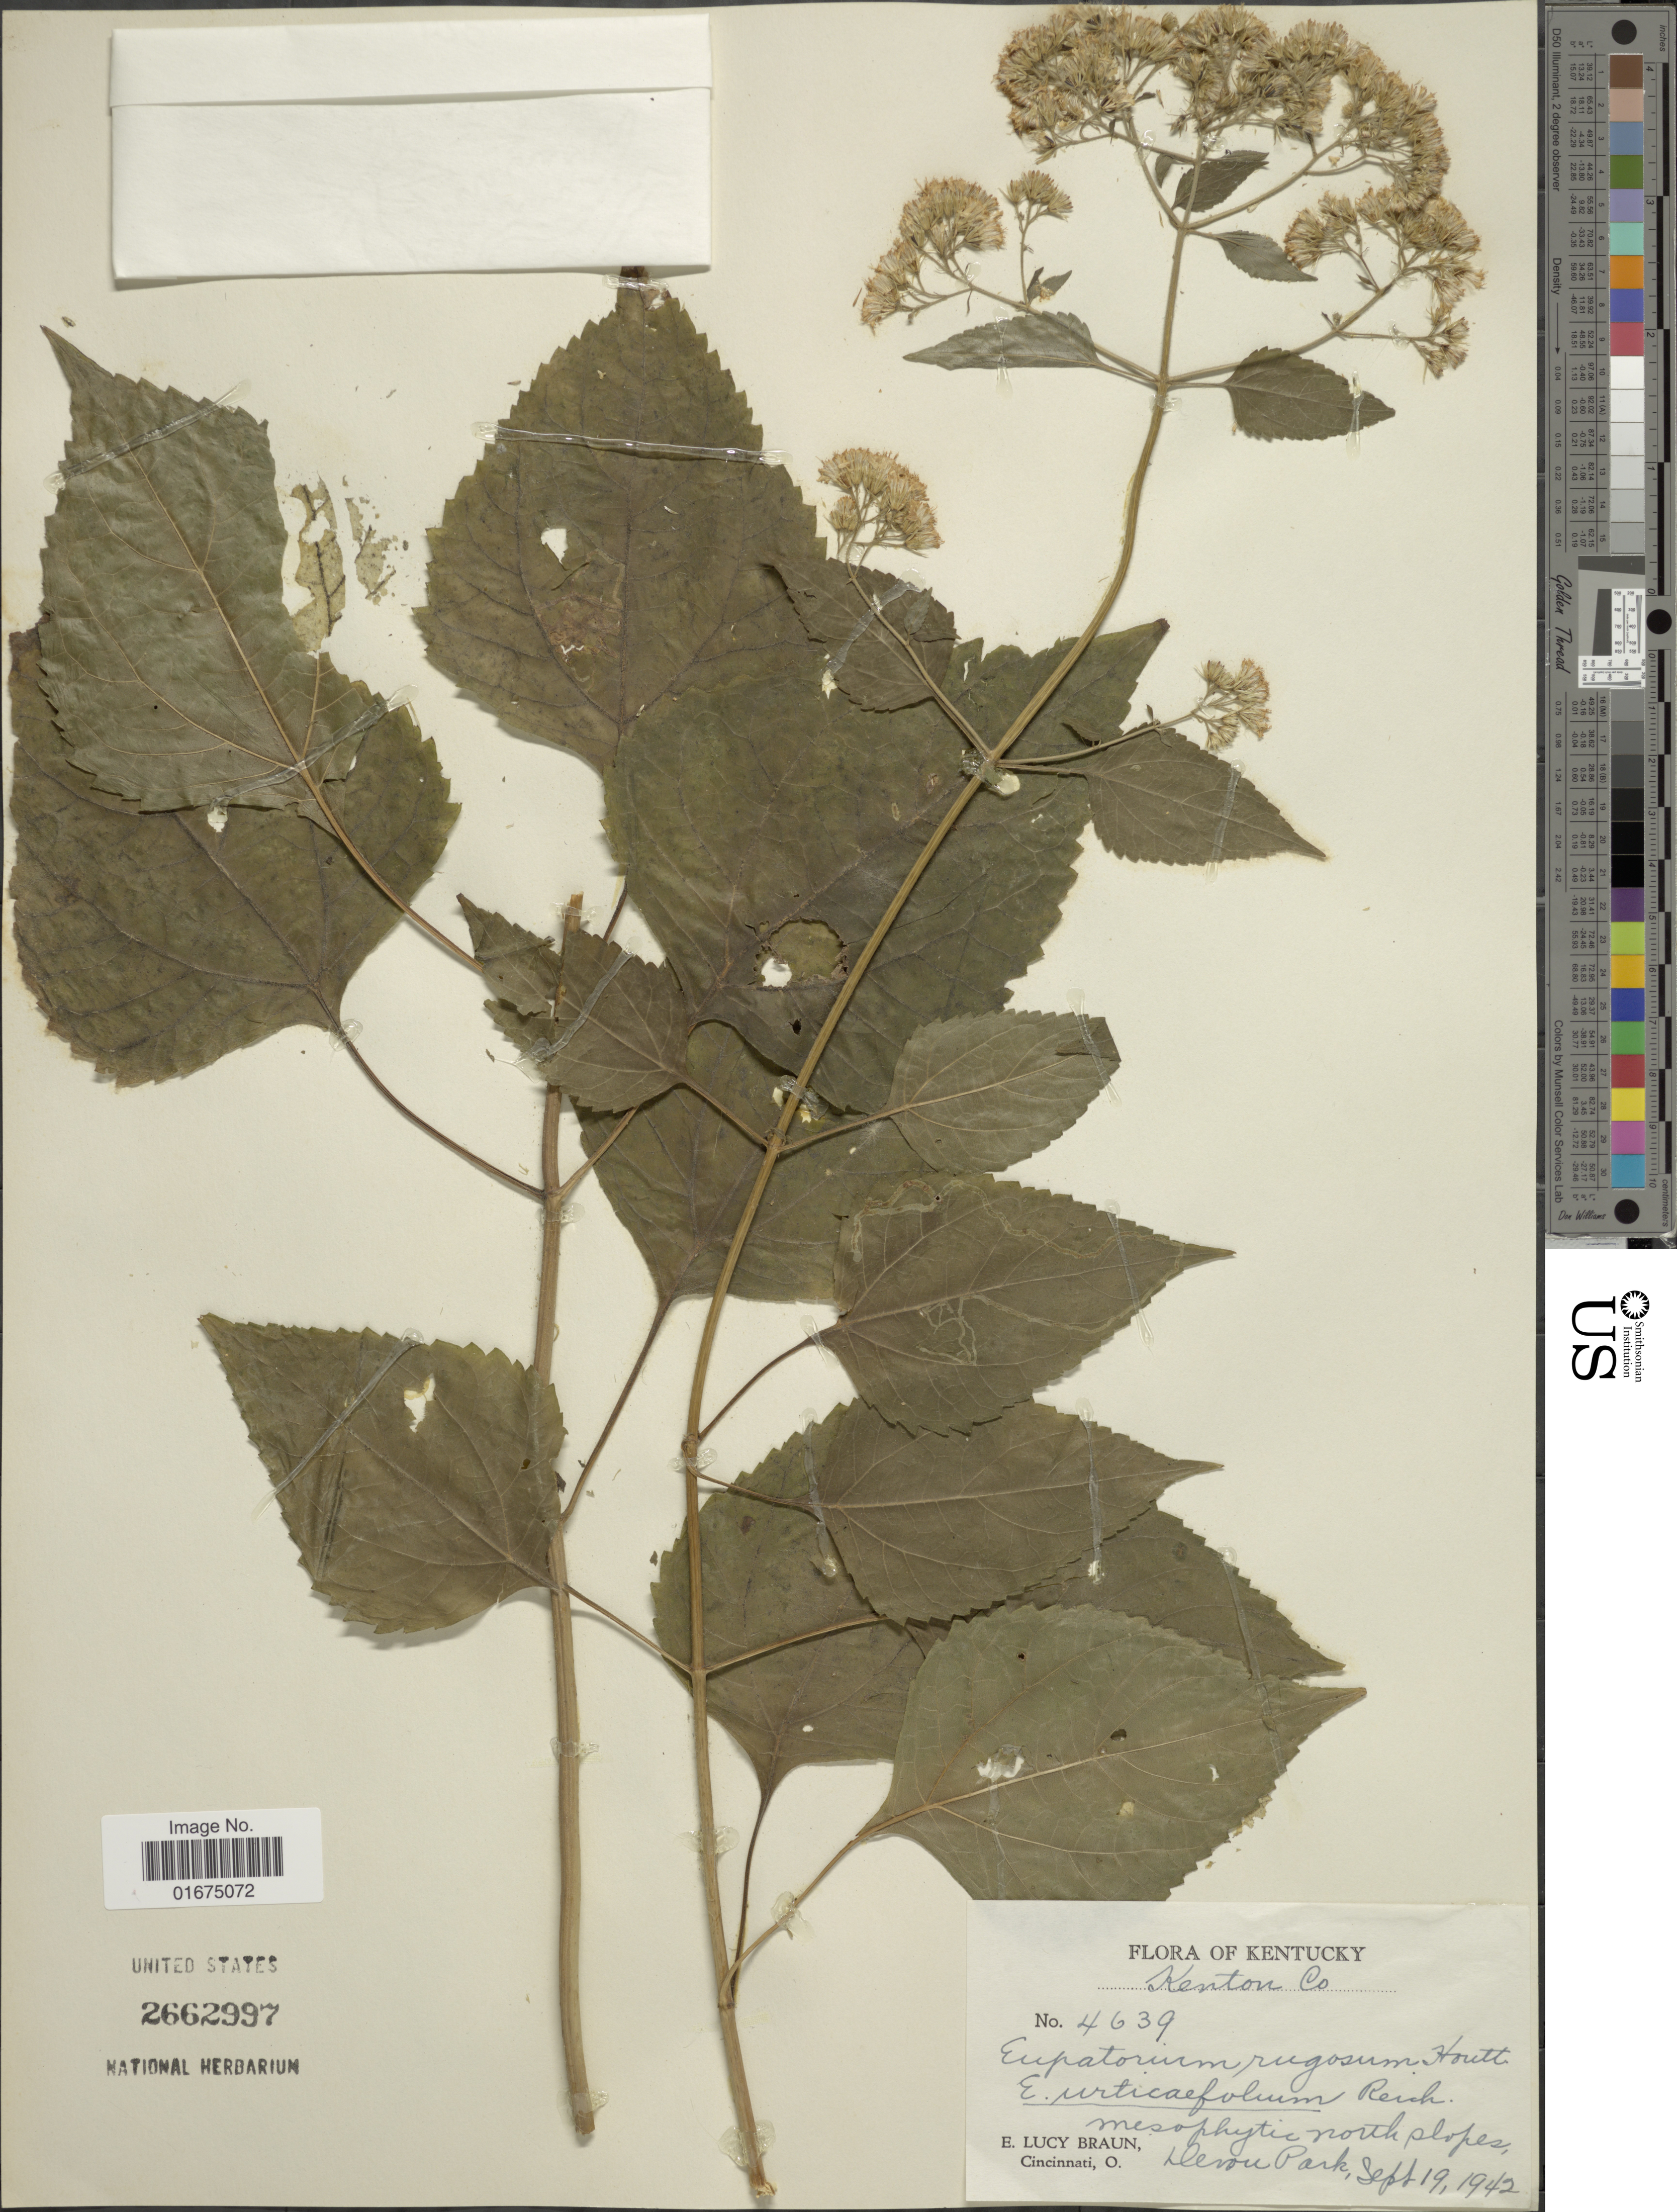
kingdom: Plantae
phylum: Tracheophyta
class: Magnoliopsida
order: Asterales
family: Asteraceae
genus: Ageratina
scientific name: Ageratina altissima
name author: (L.) R.M. King & H. Rob.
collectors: E. L. Braun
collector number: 4639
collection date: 1942-09-19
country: United States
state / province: Kentucky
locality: Kenton Co. Devou Park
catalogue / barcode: US 2662997